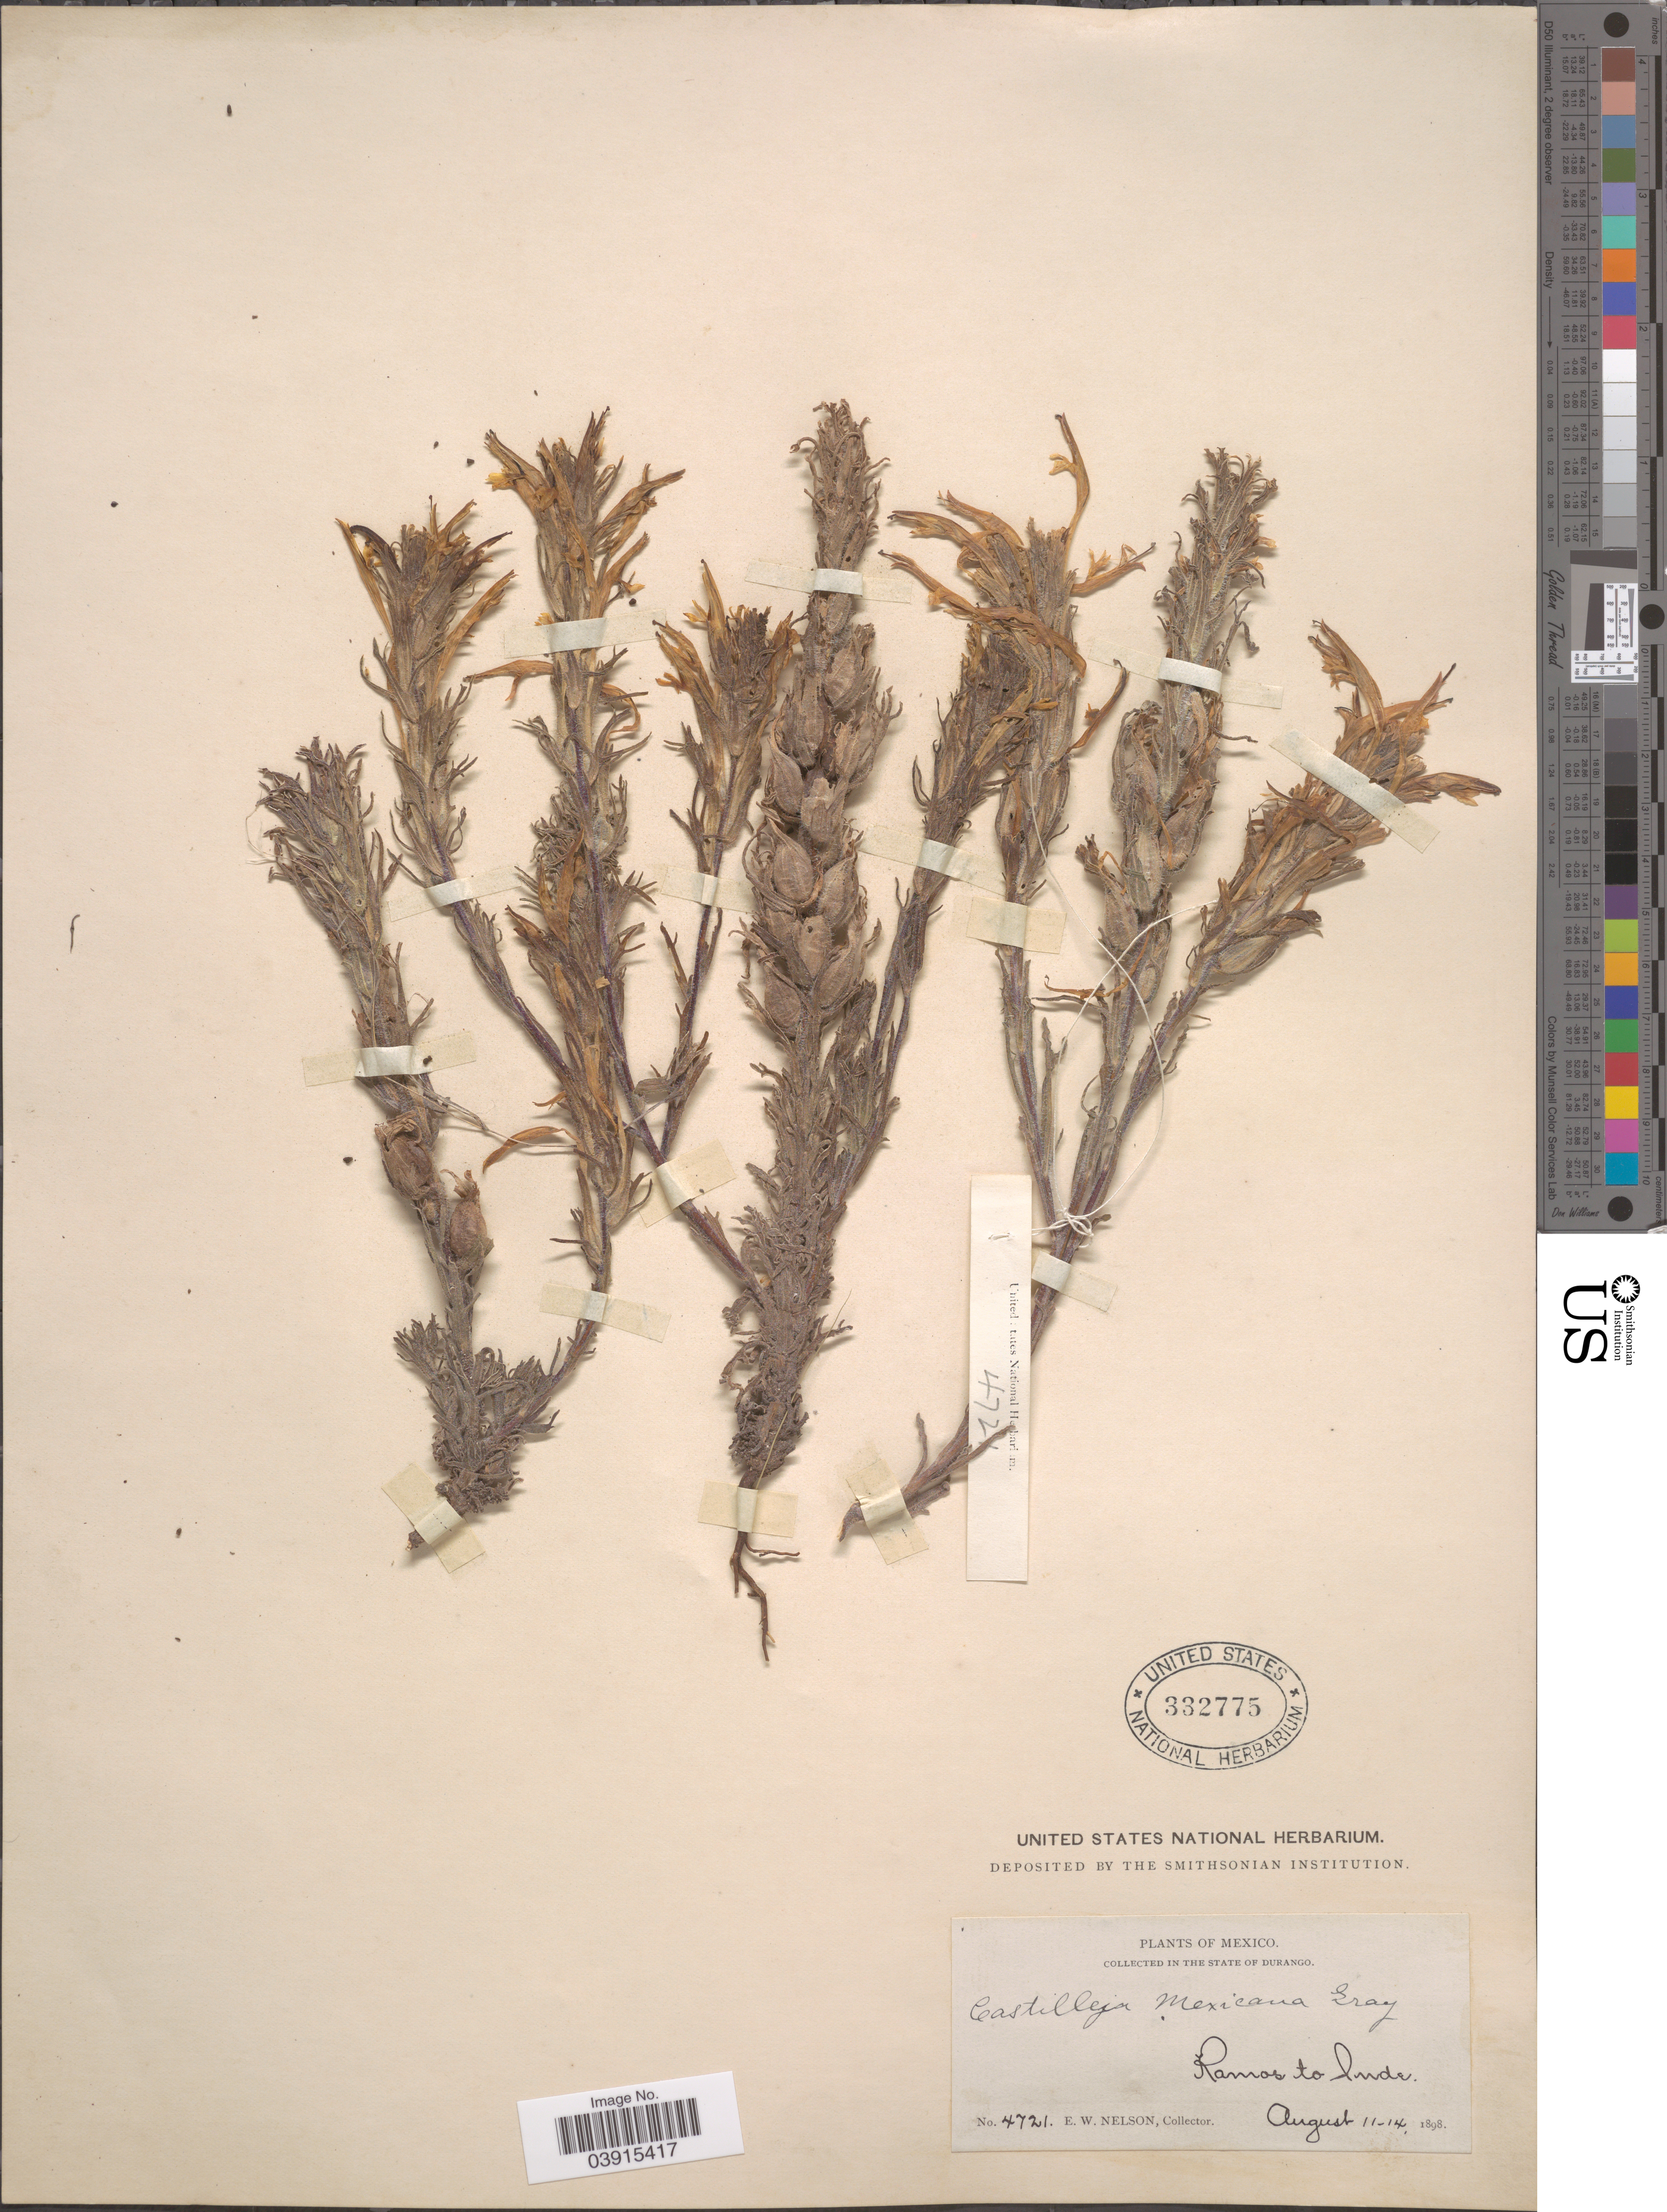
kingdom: Plantae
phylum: Tracheophyta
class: Magnoliopsida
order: Lamiales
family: Orobanchaceae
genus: Castilleja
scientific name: Castilleja mexicana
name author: (Hemsl.) A. Gray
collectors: E. W. Nelson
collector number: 4721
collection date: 1898-08-11/1898-08-14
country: Mexico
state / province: Durango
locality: Ramos to Inde.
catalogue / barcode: US 332775